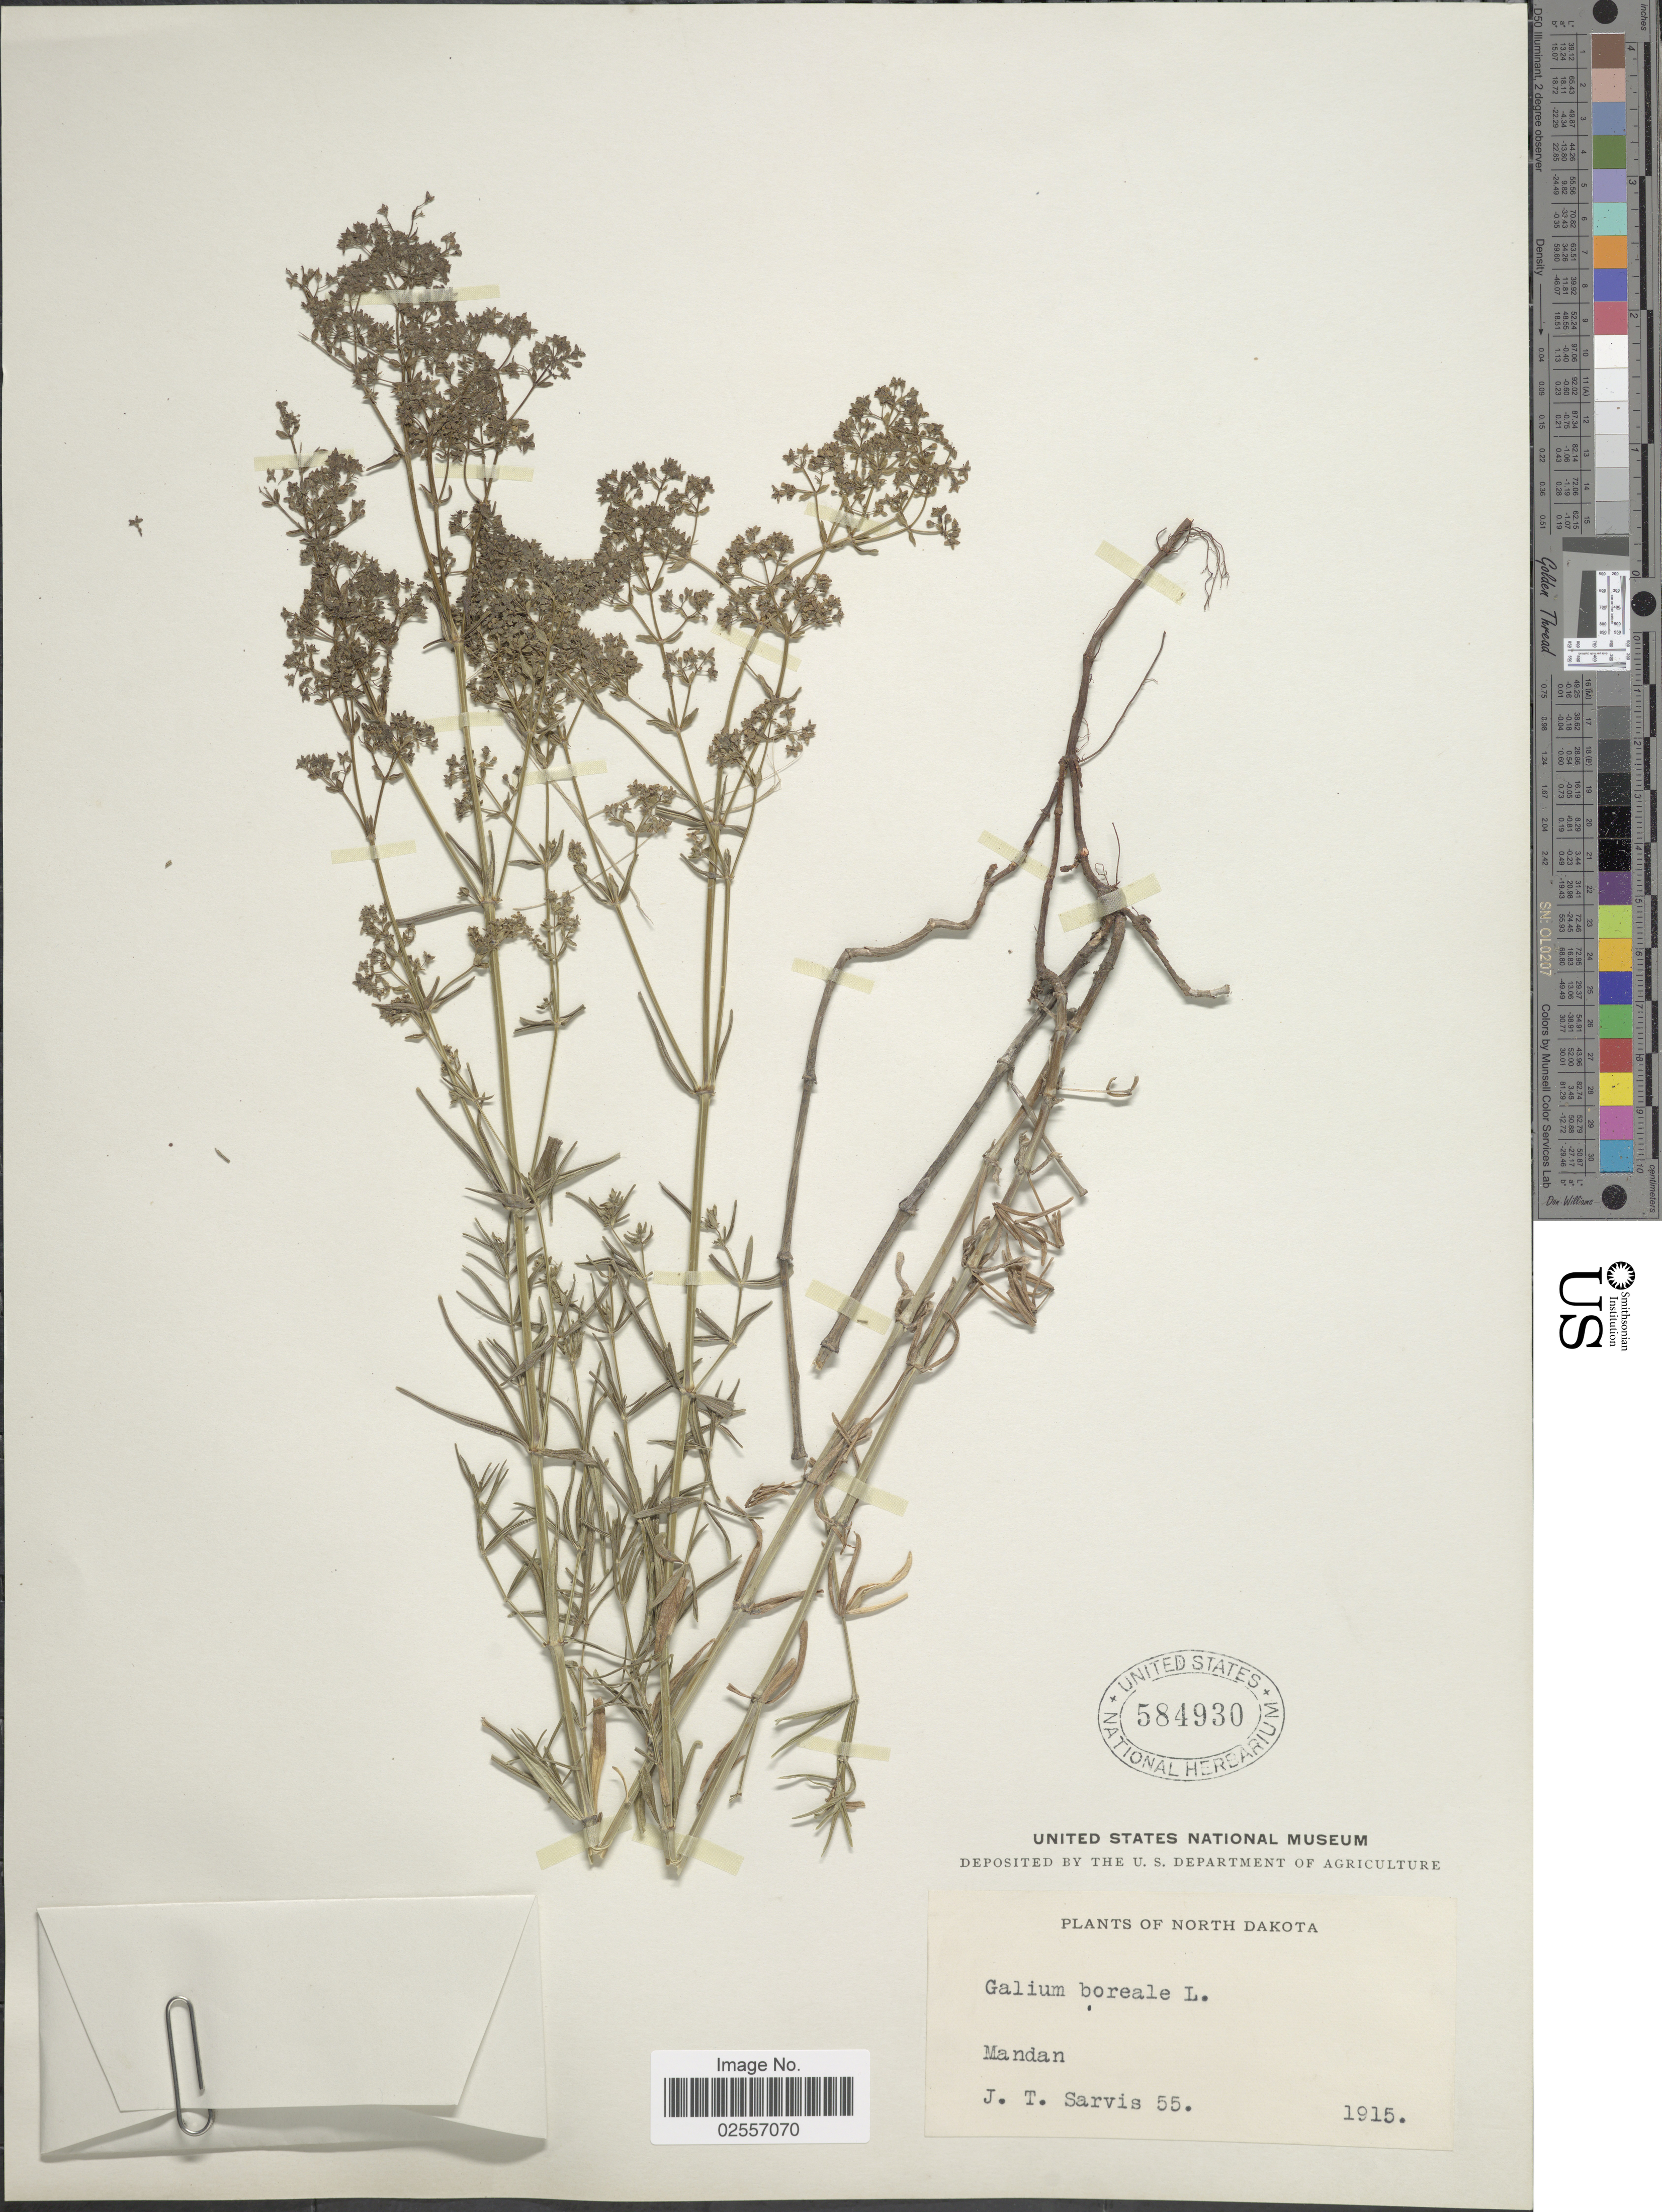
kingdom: Plantae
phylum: Tracheophyta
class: Magnoliopsida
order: Gentianales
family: Rubiaceae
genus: Galium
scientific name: Galium boreale L.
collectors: J. Sarvis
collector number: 55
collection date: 1915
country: United States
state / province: North Dakota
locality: Mandan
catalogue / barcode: US 584930